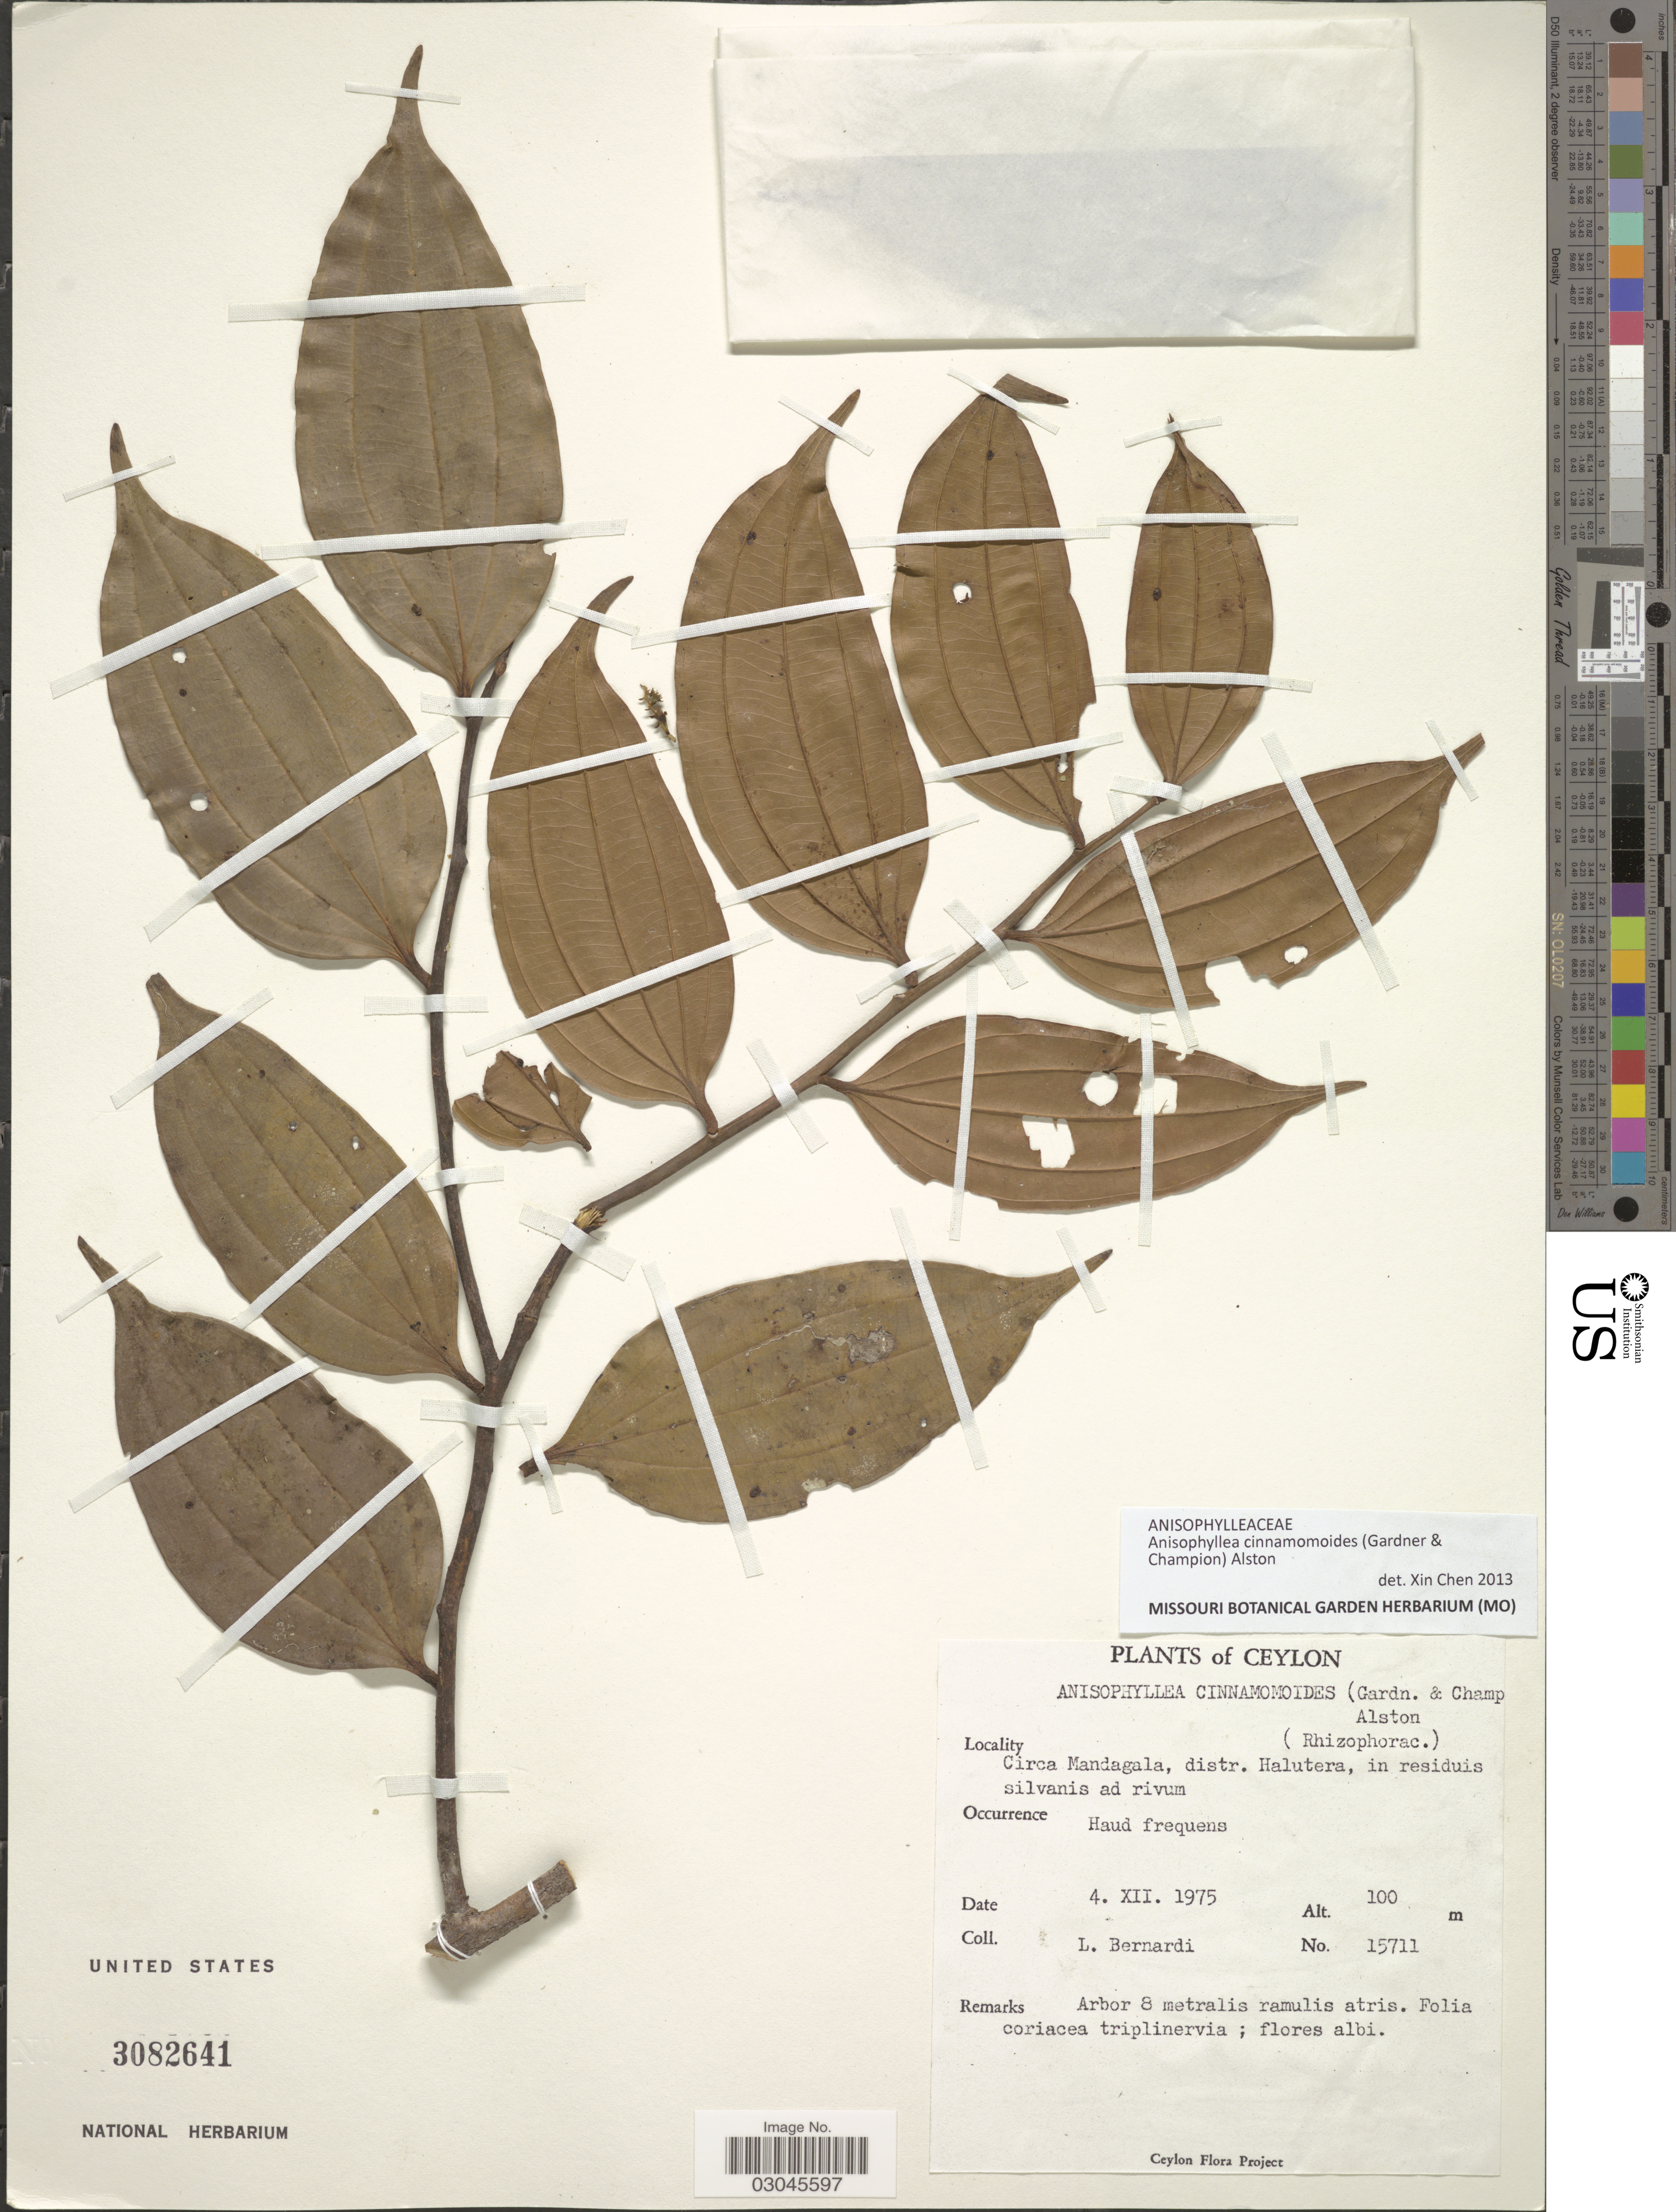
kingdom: Plantae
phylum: Tracheophyta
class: Magnoliopsida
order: Cucurbitales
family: Anisophylleaceae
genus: Anisophyllea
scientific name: Anisophyllea cinnamomoides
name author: Alston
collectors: L. Bernardi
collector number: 15711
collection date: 1975-12-04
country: Sri Lanka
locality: Ceylon. Circa Mandagala, distr. Halutera, in residuis silvanis ad rivum.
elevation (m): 100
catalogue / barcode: US 3082641